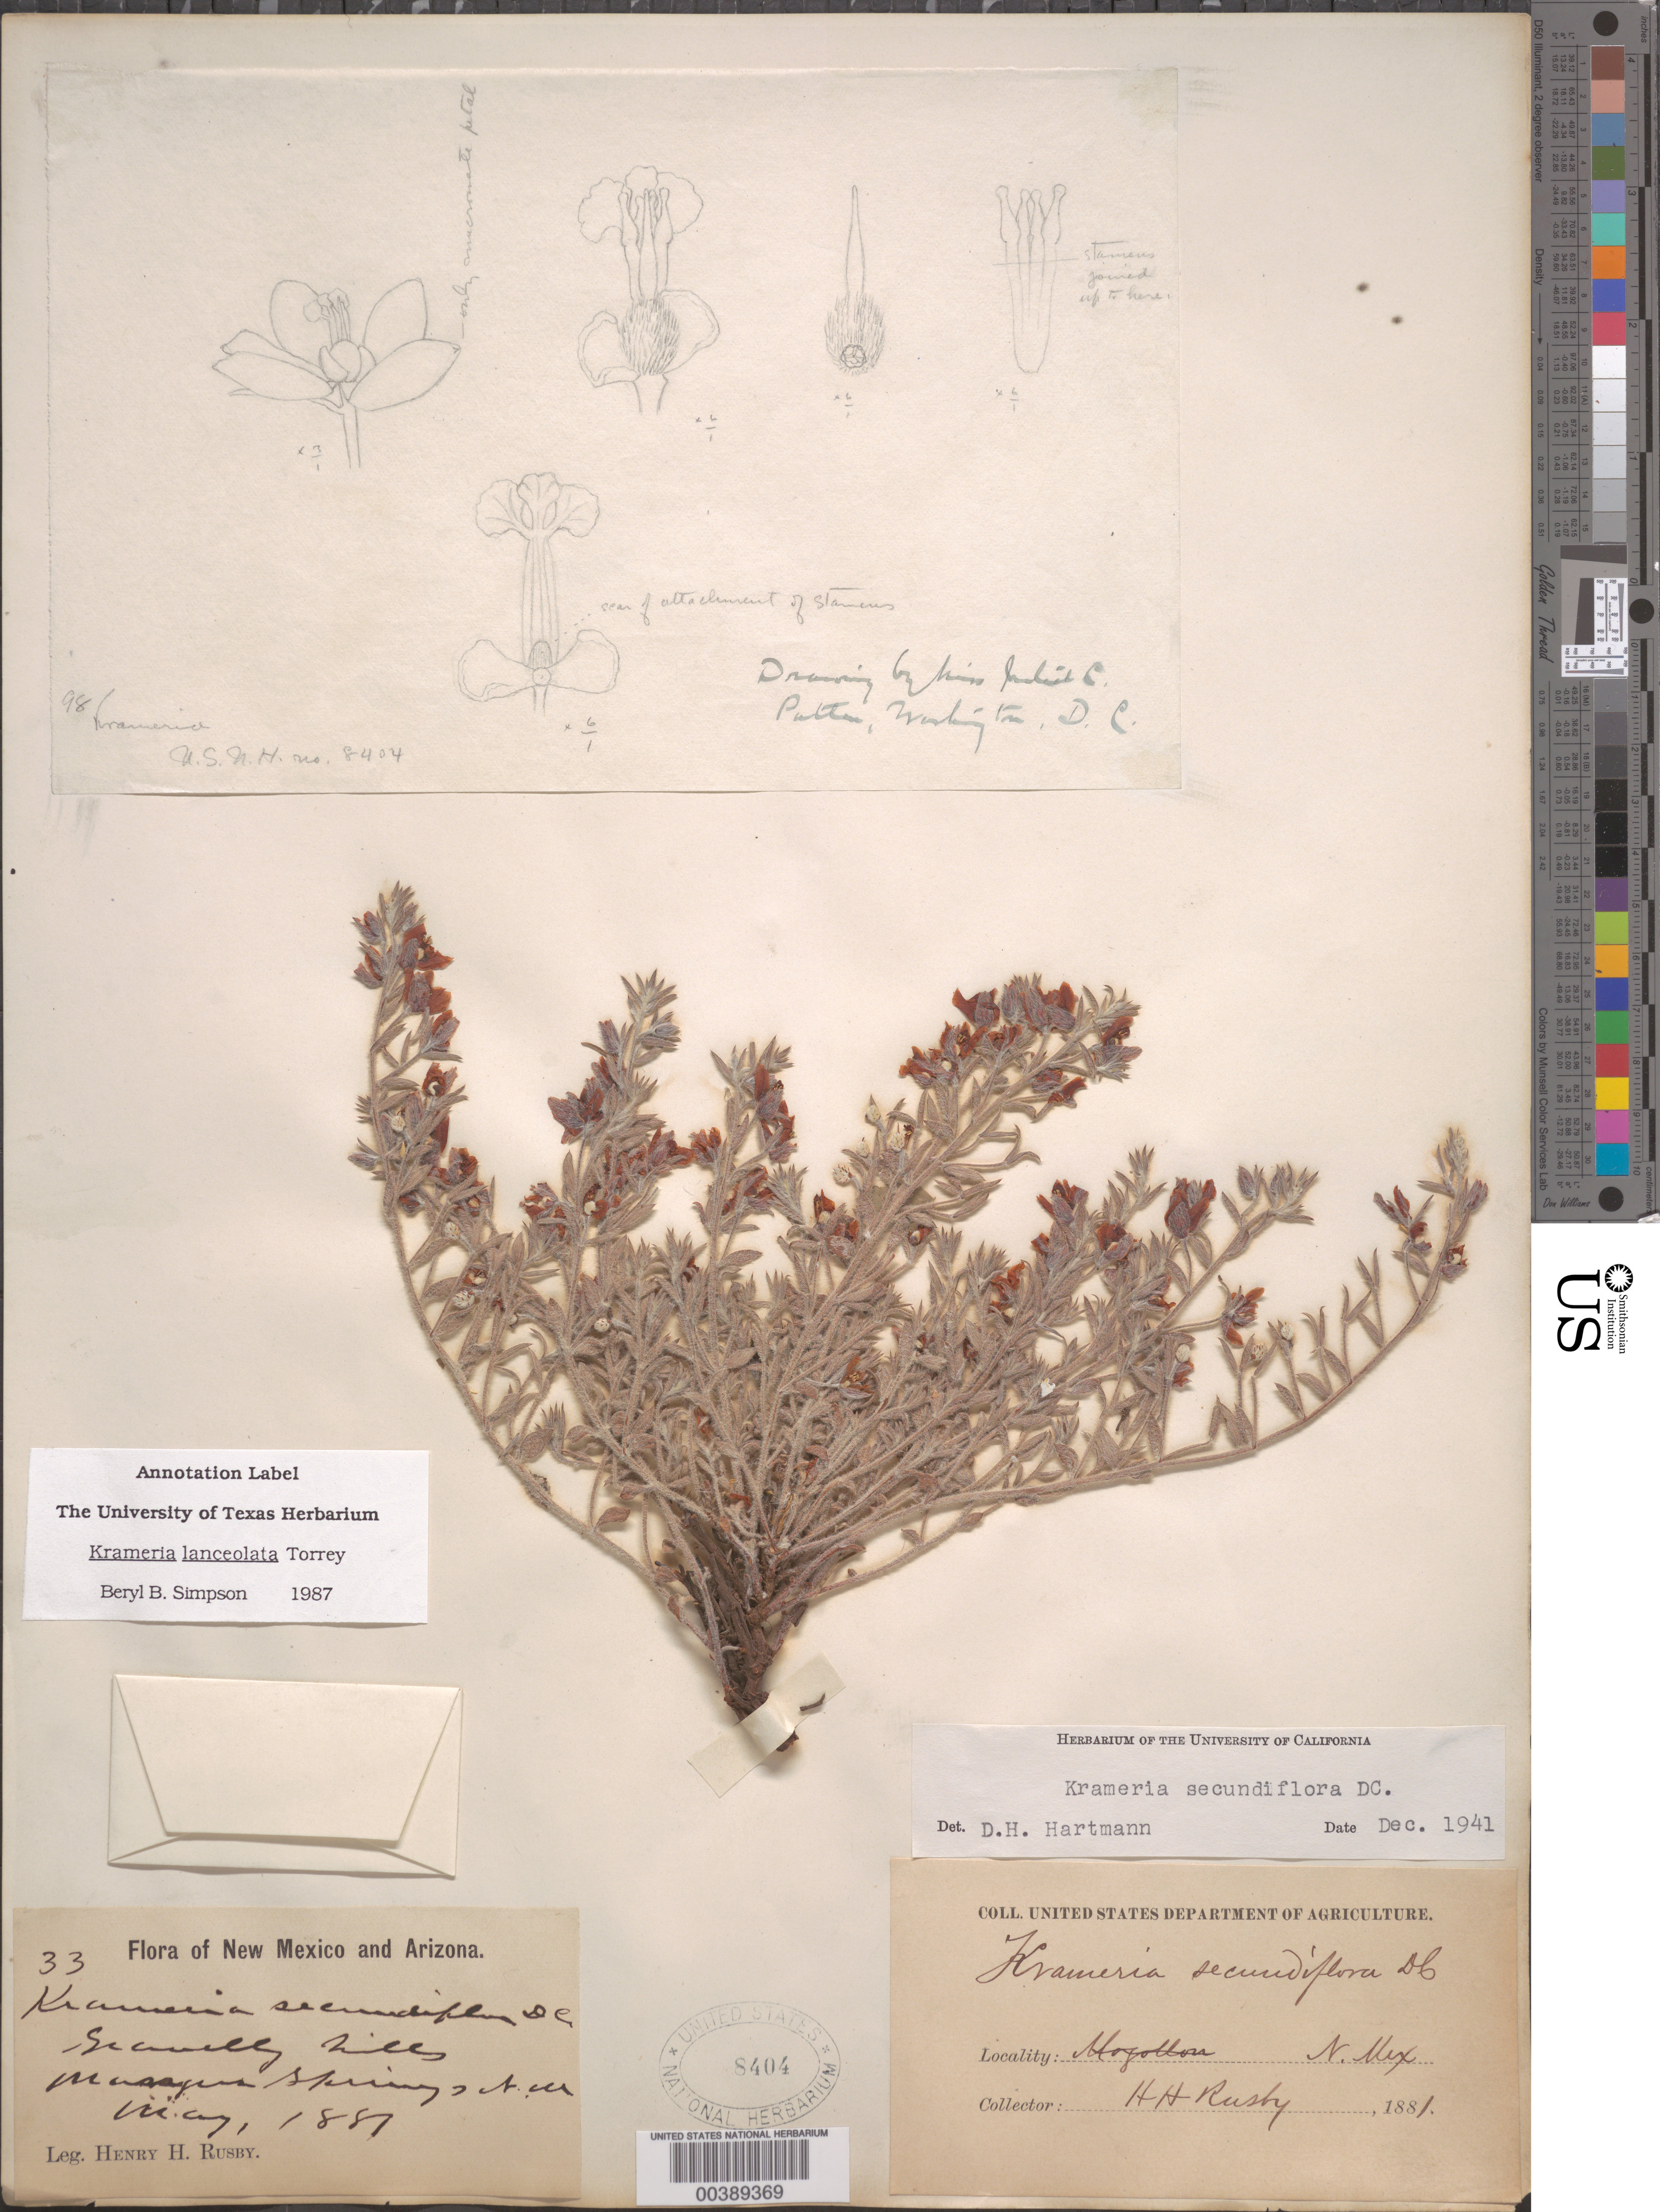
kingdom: Plantae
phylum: Tracheophyta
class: Magnoliopsida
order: Zygophyllales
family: Krameriaceae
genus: Krameria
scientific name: Krameria lanceolata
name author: Torr.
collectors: H. H. Rusby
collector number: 33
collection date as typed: May 1881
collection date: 1881-05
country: United States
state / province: New Mexico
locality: Mangas springs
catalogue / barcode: US 8404